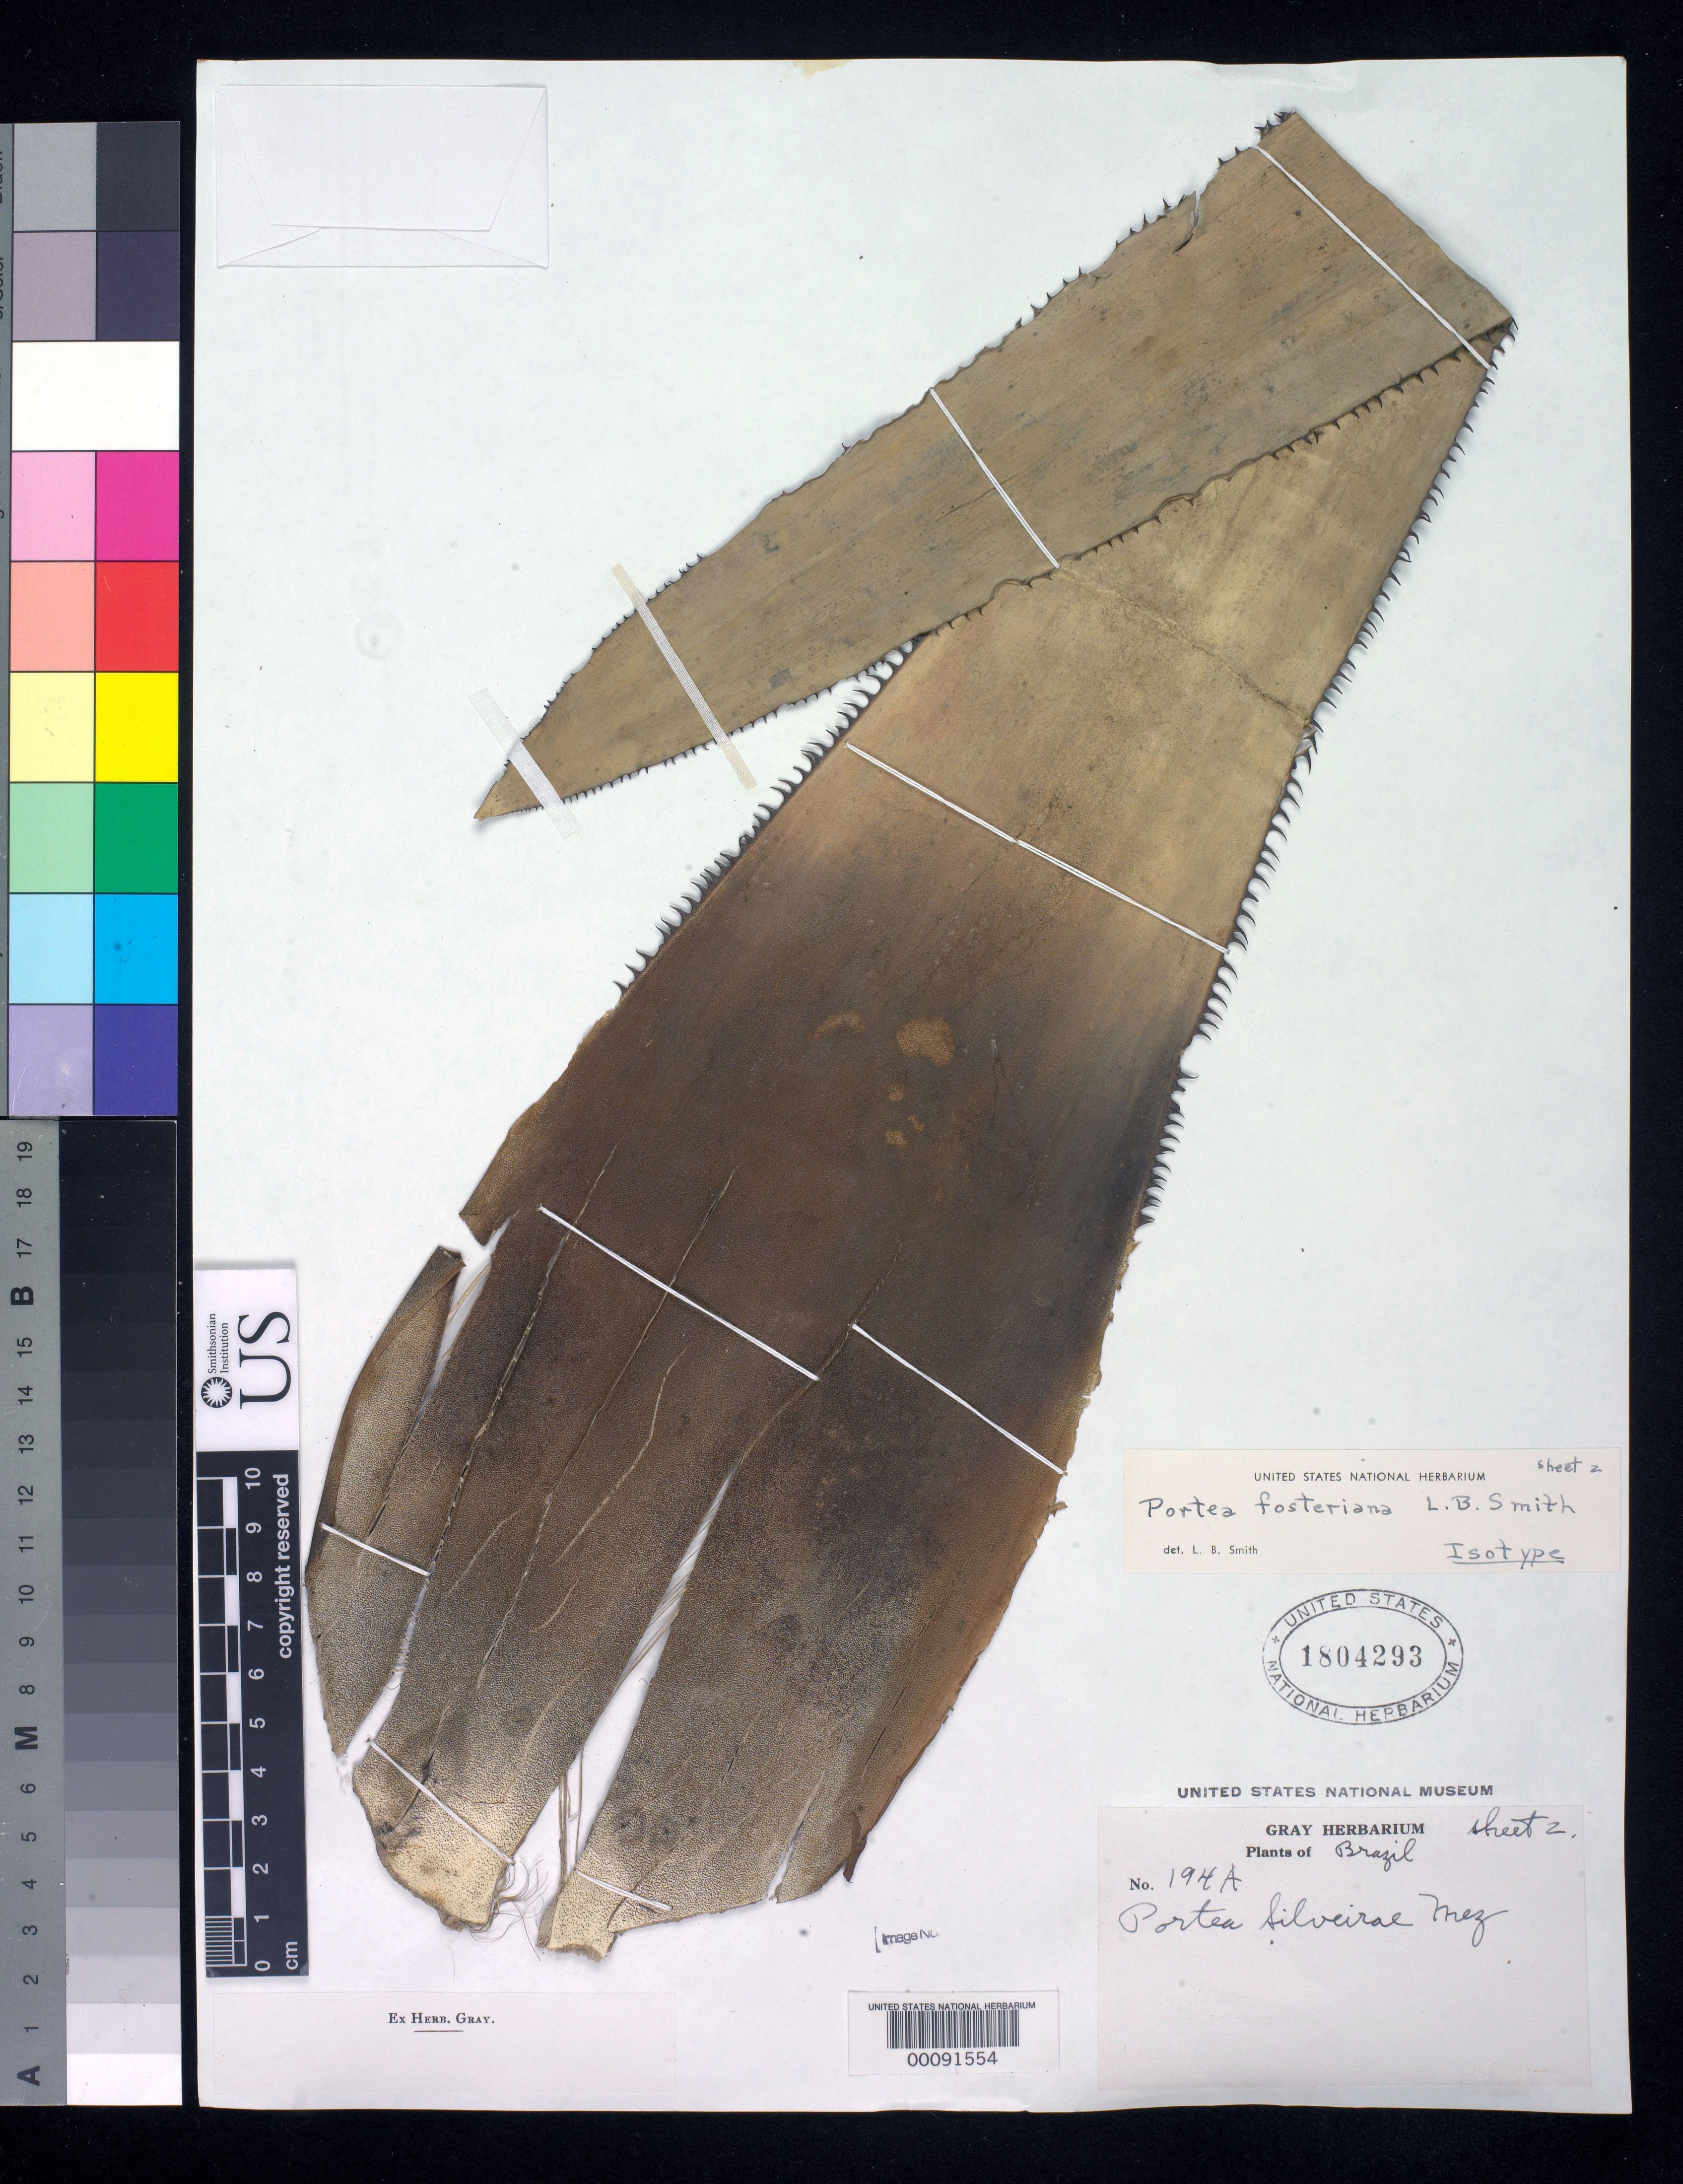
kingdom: Plantae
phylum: Tracheophyta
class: Liliopsida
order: Poales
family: Bromeliaceae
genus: Portea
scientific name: Portea fosteriana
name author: L.B. Sm.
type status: Isotype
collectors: M. B. Foster & R. C. Foster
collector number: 194-a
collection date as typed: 13 Jul 1939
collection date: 1939-07-13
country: Brazil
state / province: Espírito Santo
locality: Santa Teresa.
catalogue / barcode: US 1804293